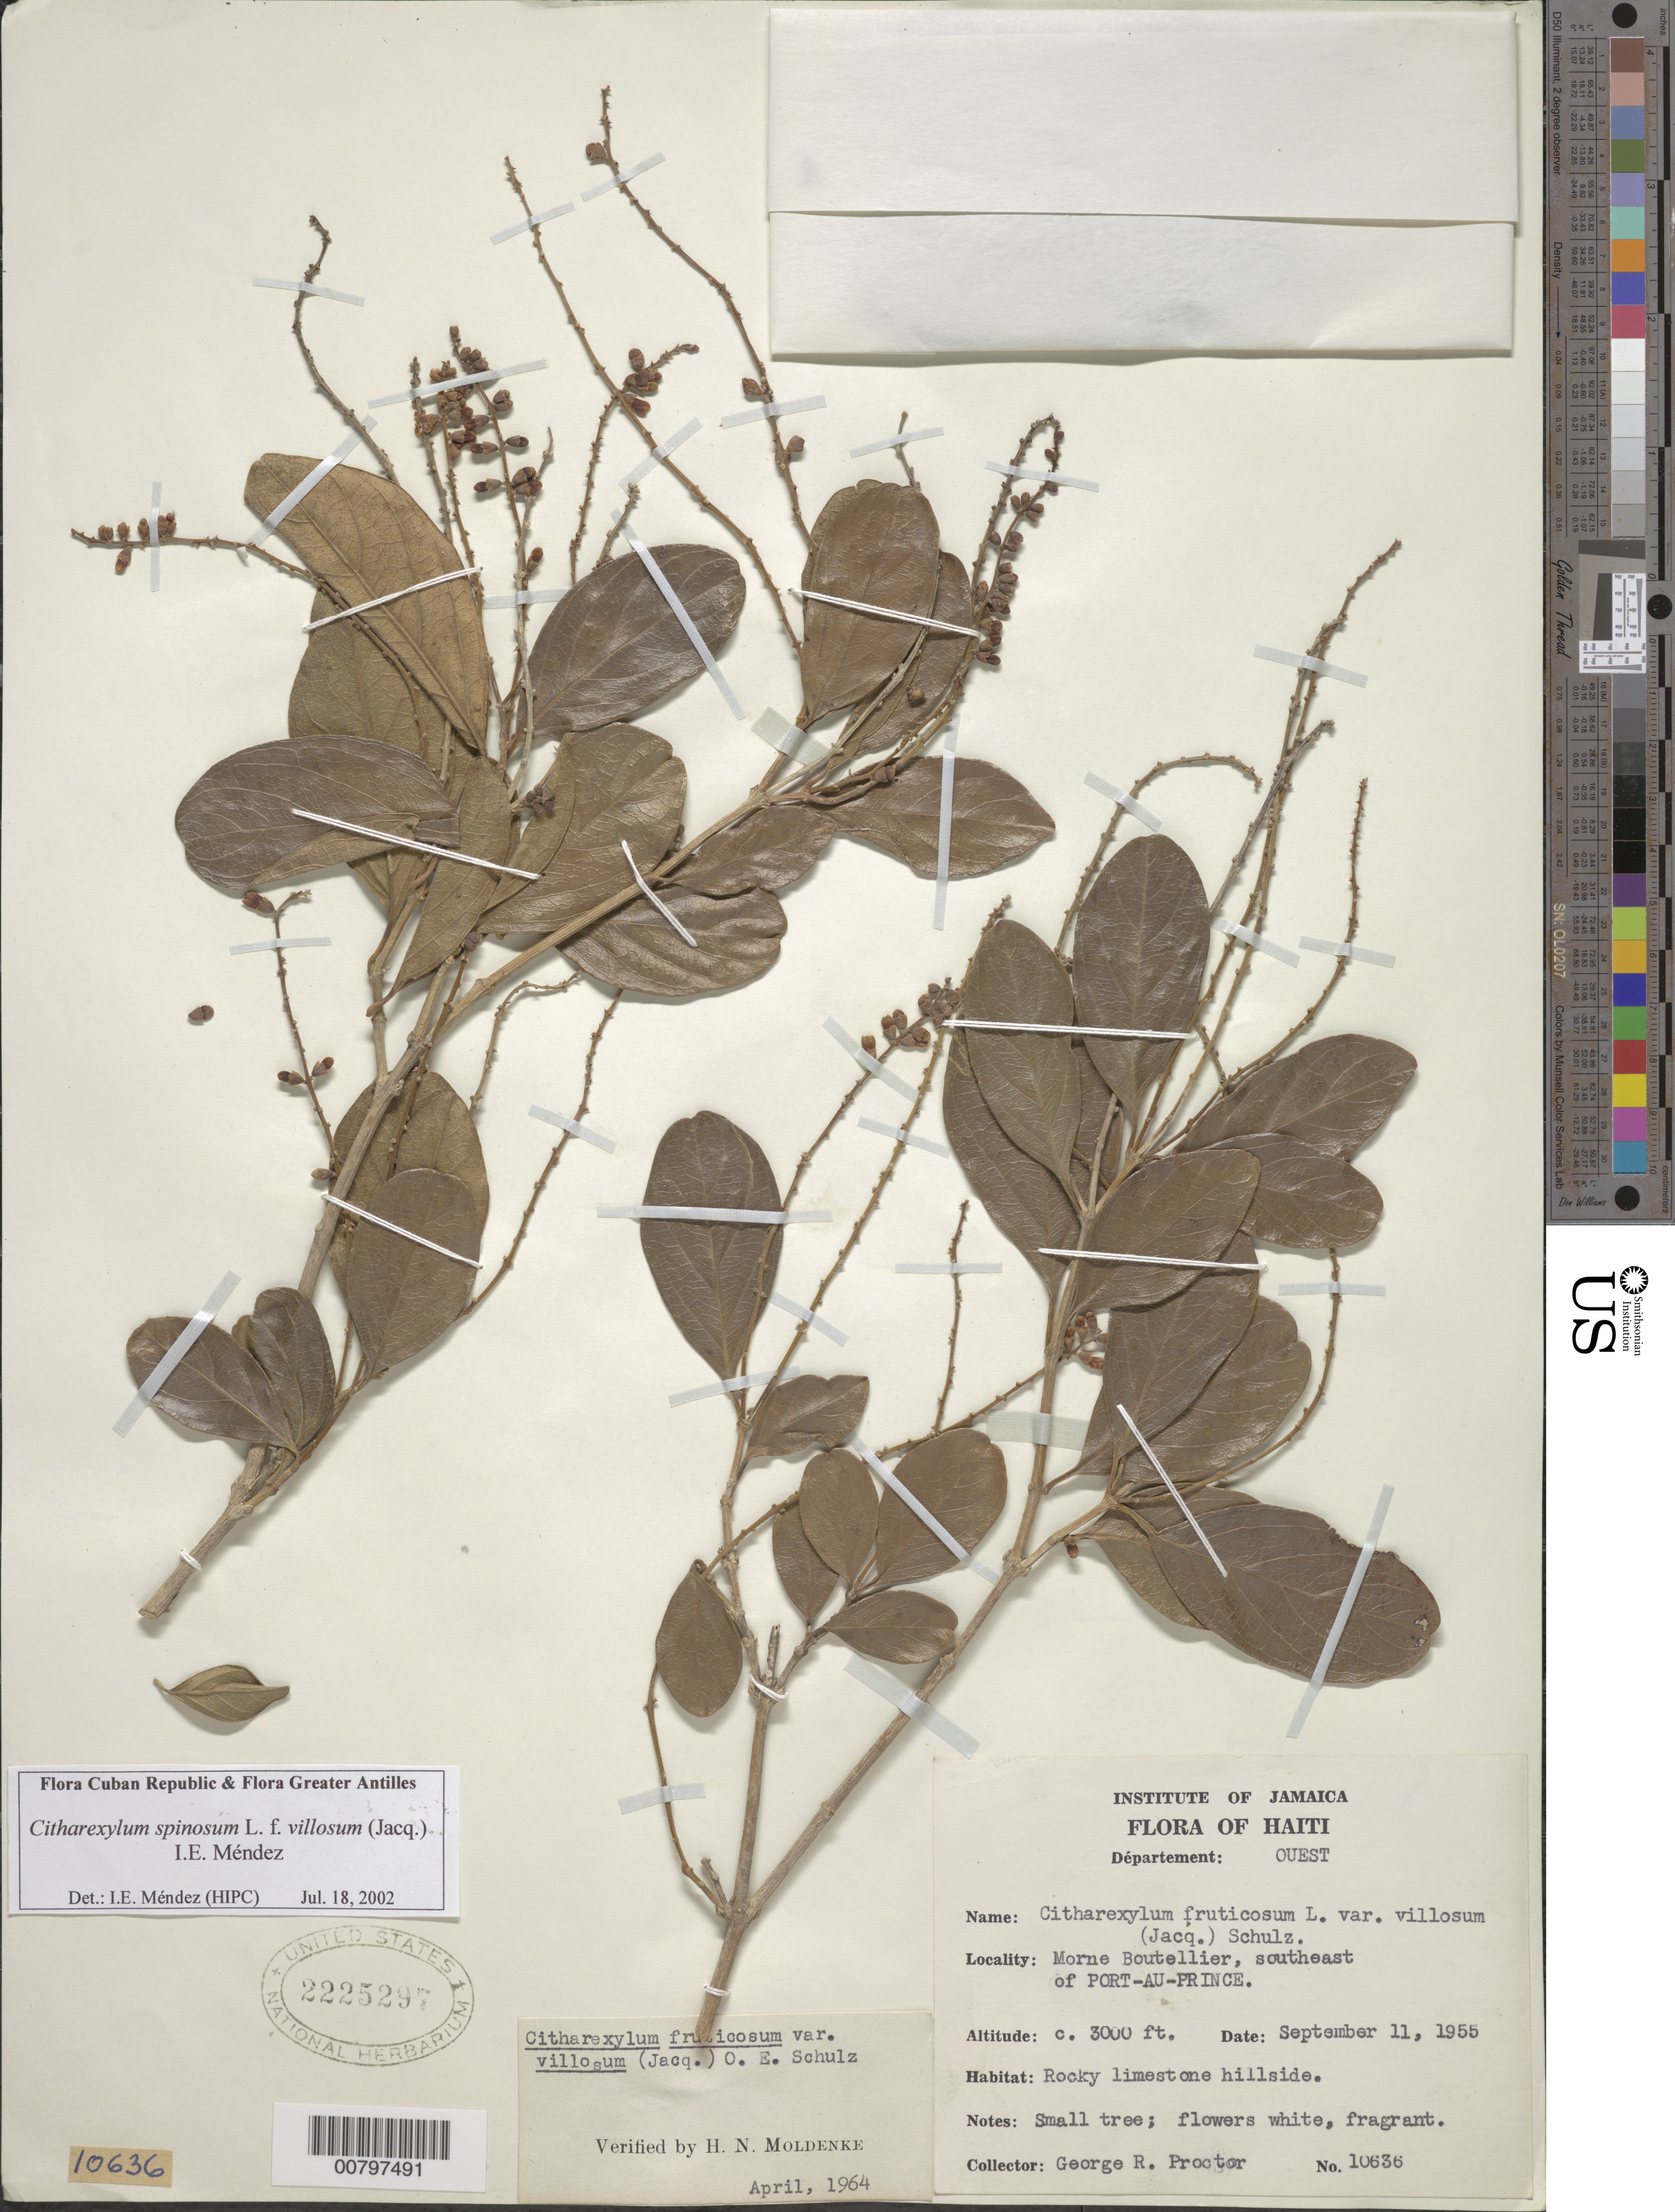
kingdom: Plantae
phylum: Tracheophyta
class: Magnoliopsida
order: Lamiales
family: Verbenaceae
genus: Citharexylum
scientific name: Citharexylum spinosum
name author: L.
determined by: Méndez, Isidro E., (HIPC)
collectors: G. R. Proctor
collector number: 10636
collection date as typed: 11 Sep 1955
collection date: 1955-09-11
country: Haiti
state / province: Ouest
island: Hispaniola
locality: Morne Boutellier, SE of Port-au-Prince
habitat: Rocky limestone hillside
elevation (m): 914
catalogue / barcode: US 2225297